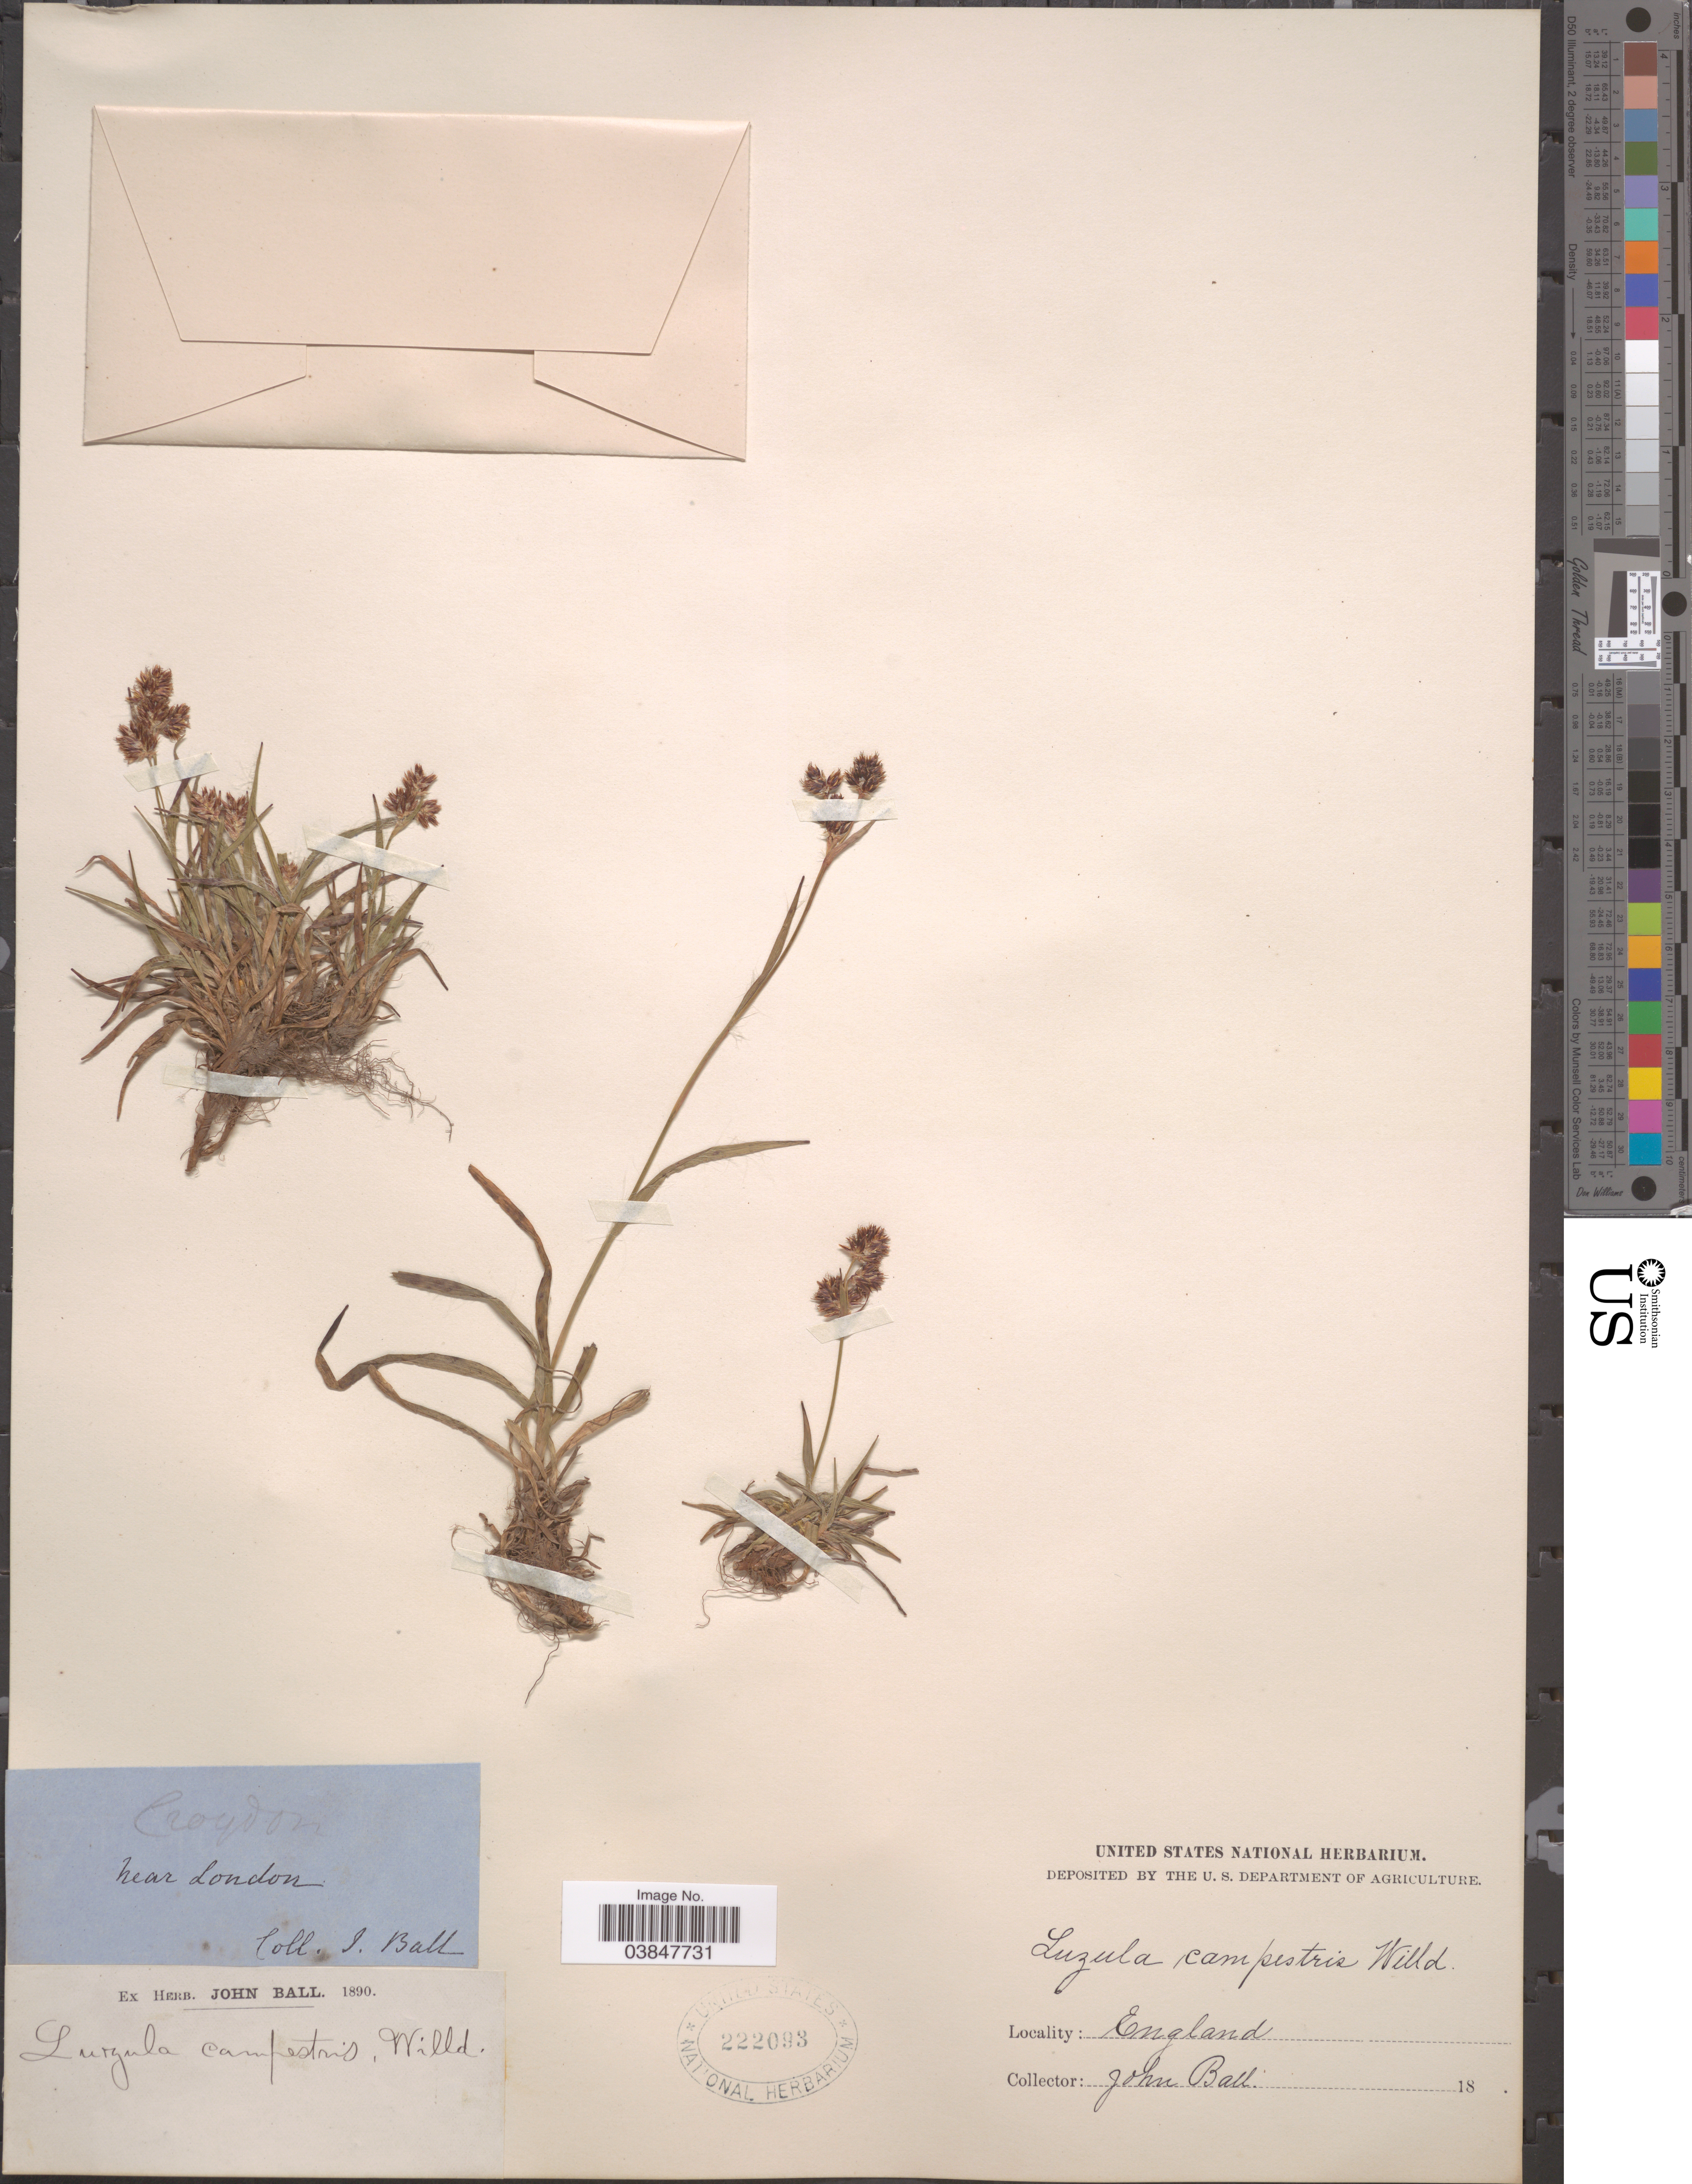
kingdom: Plantae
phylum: Tracheophyta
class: Liliopsida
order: Poales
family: Juncaceae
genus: Luzula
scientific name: Luzula campestris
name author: (L.) DC.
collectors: J. Ball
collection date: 1890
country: United Kingdom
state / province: England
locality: Near London.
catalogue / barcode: US 222093